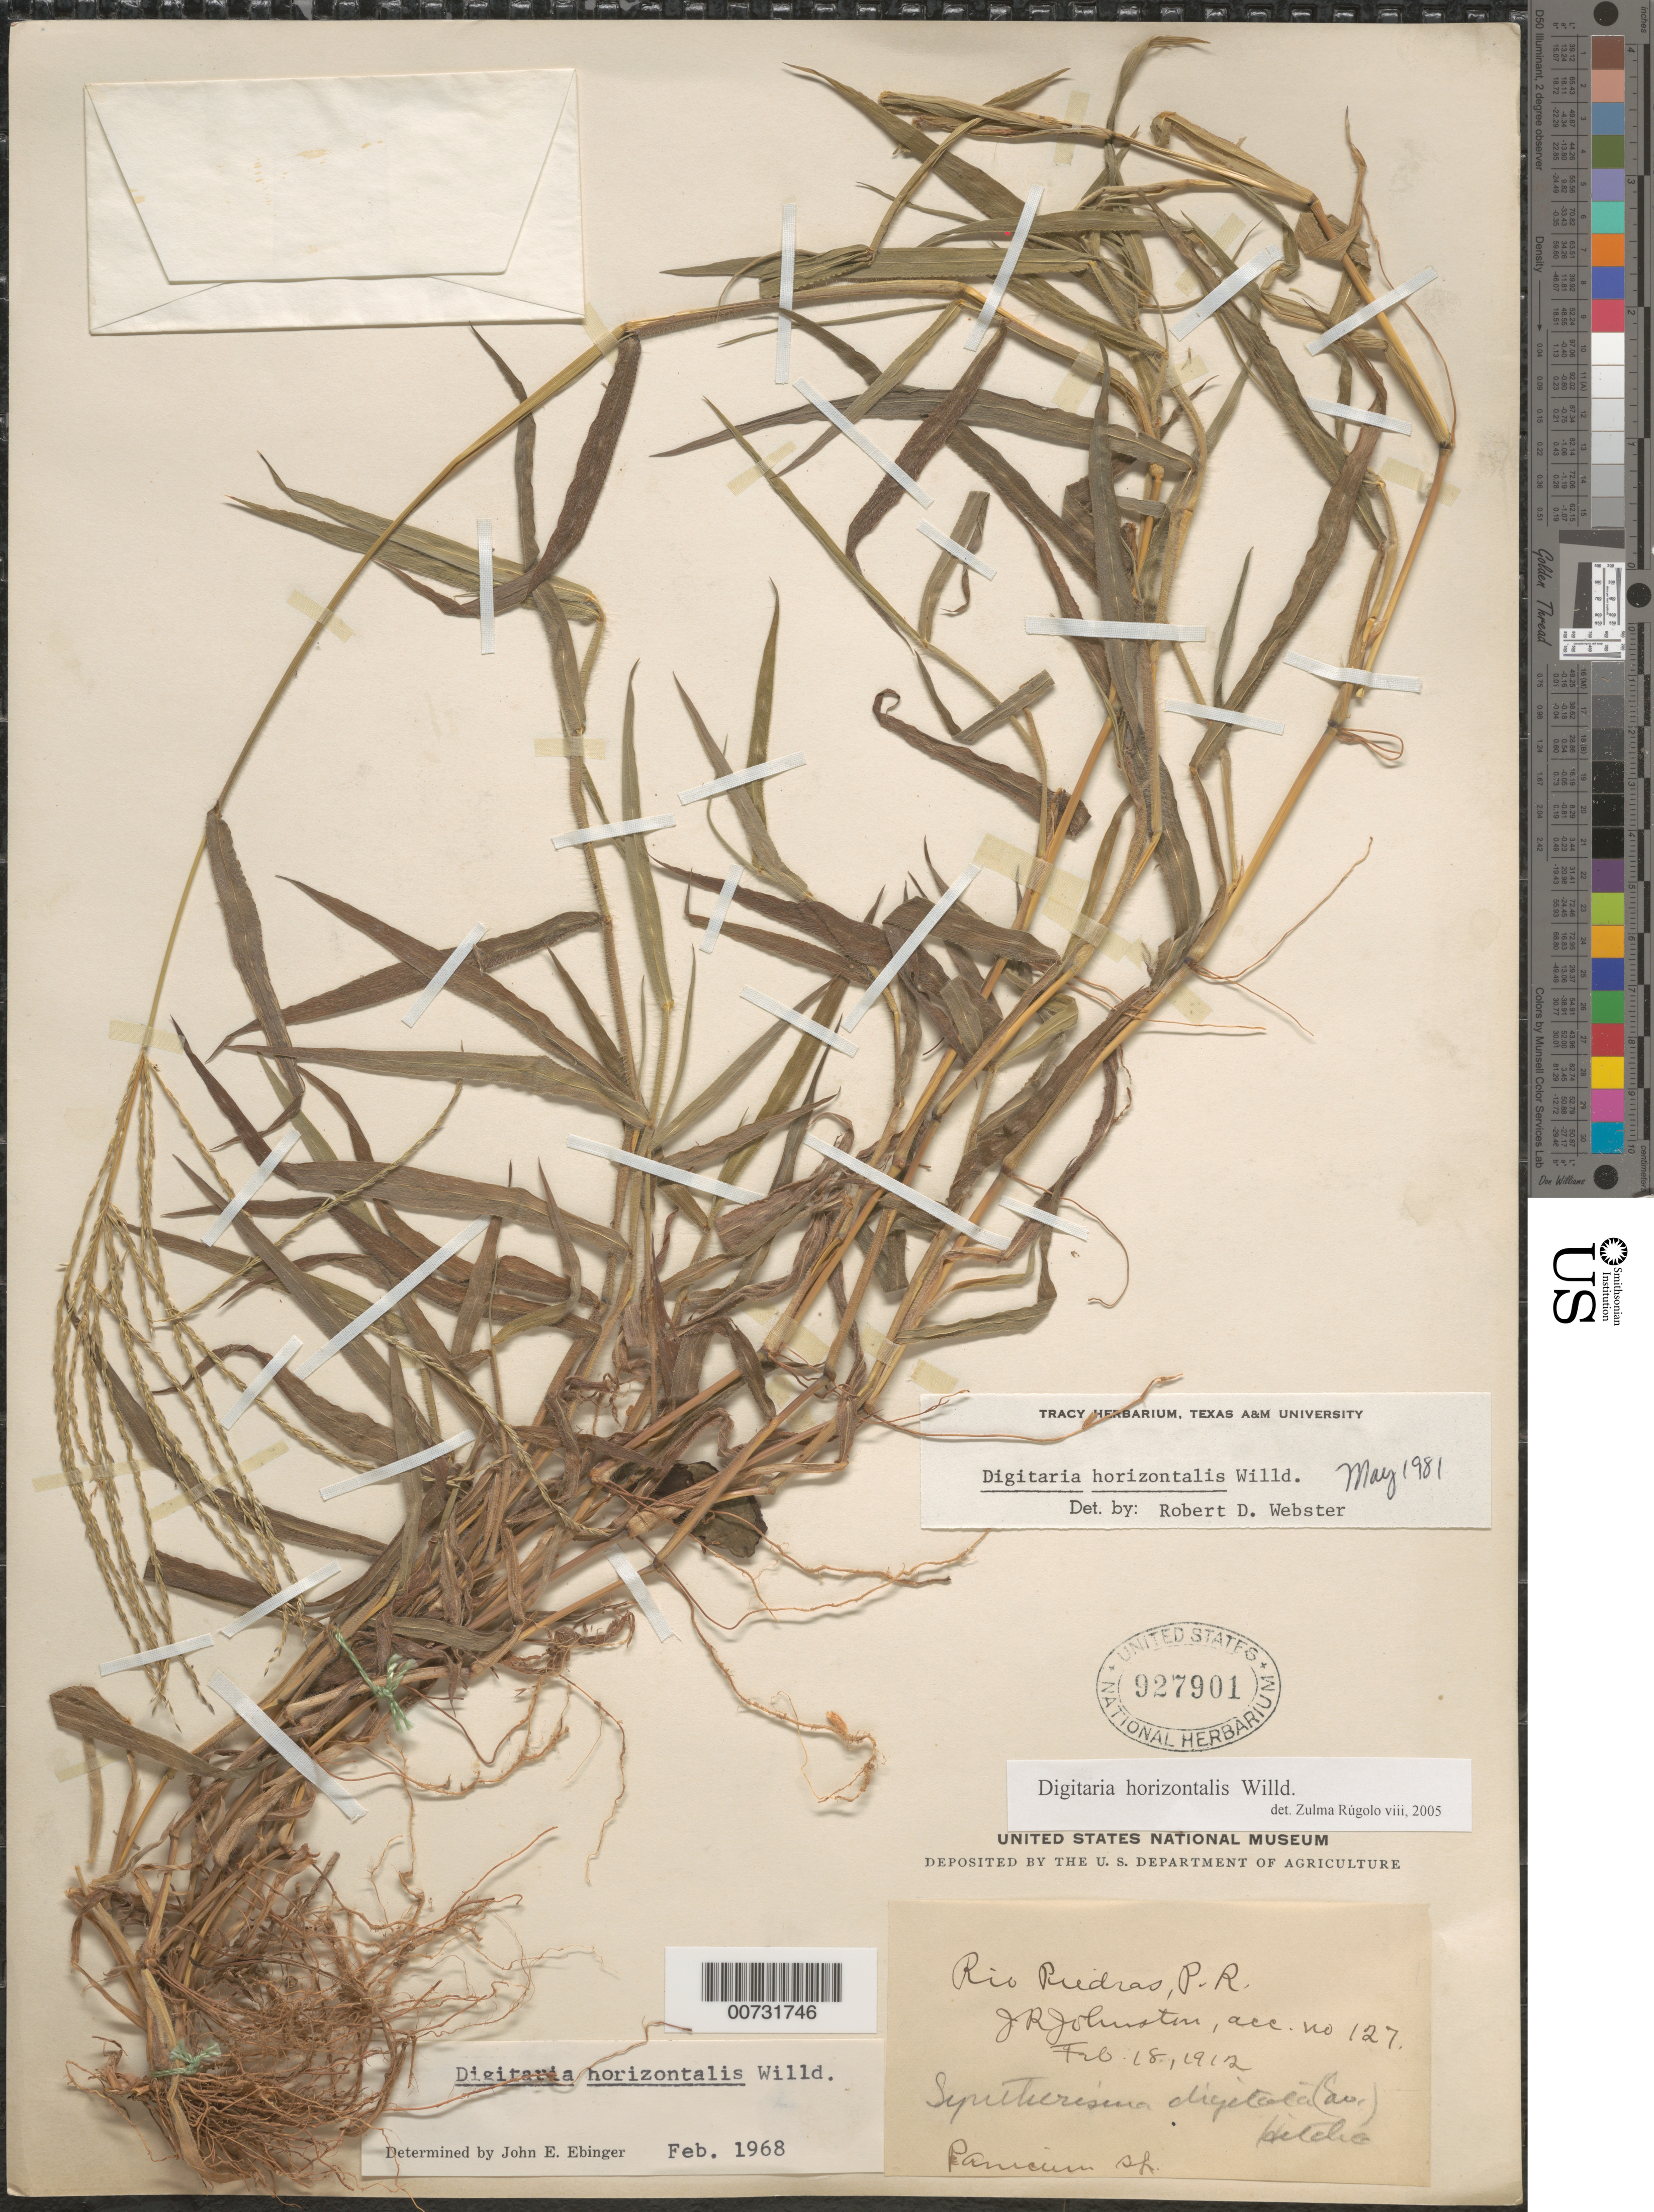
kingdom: Plantae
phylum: Tracheophyta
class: Liliopsida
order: Poales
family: Poaceae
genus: Digitaria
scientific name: Digitaria horizontalis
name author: Willd.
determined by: Webster, Robert D.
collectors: J. Johnston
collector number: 127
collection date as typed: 18 Feb 1912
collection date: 1912-02-18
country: Puerto Rico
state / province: San Juan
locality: Río Piedras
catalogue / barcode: US 927901